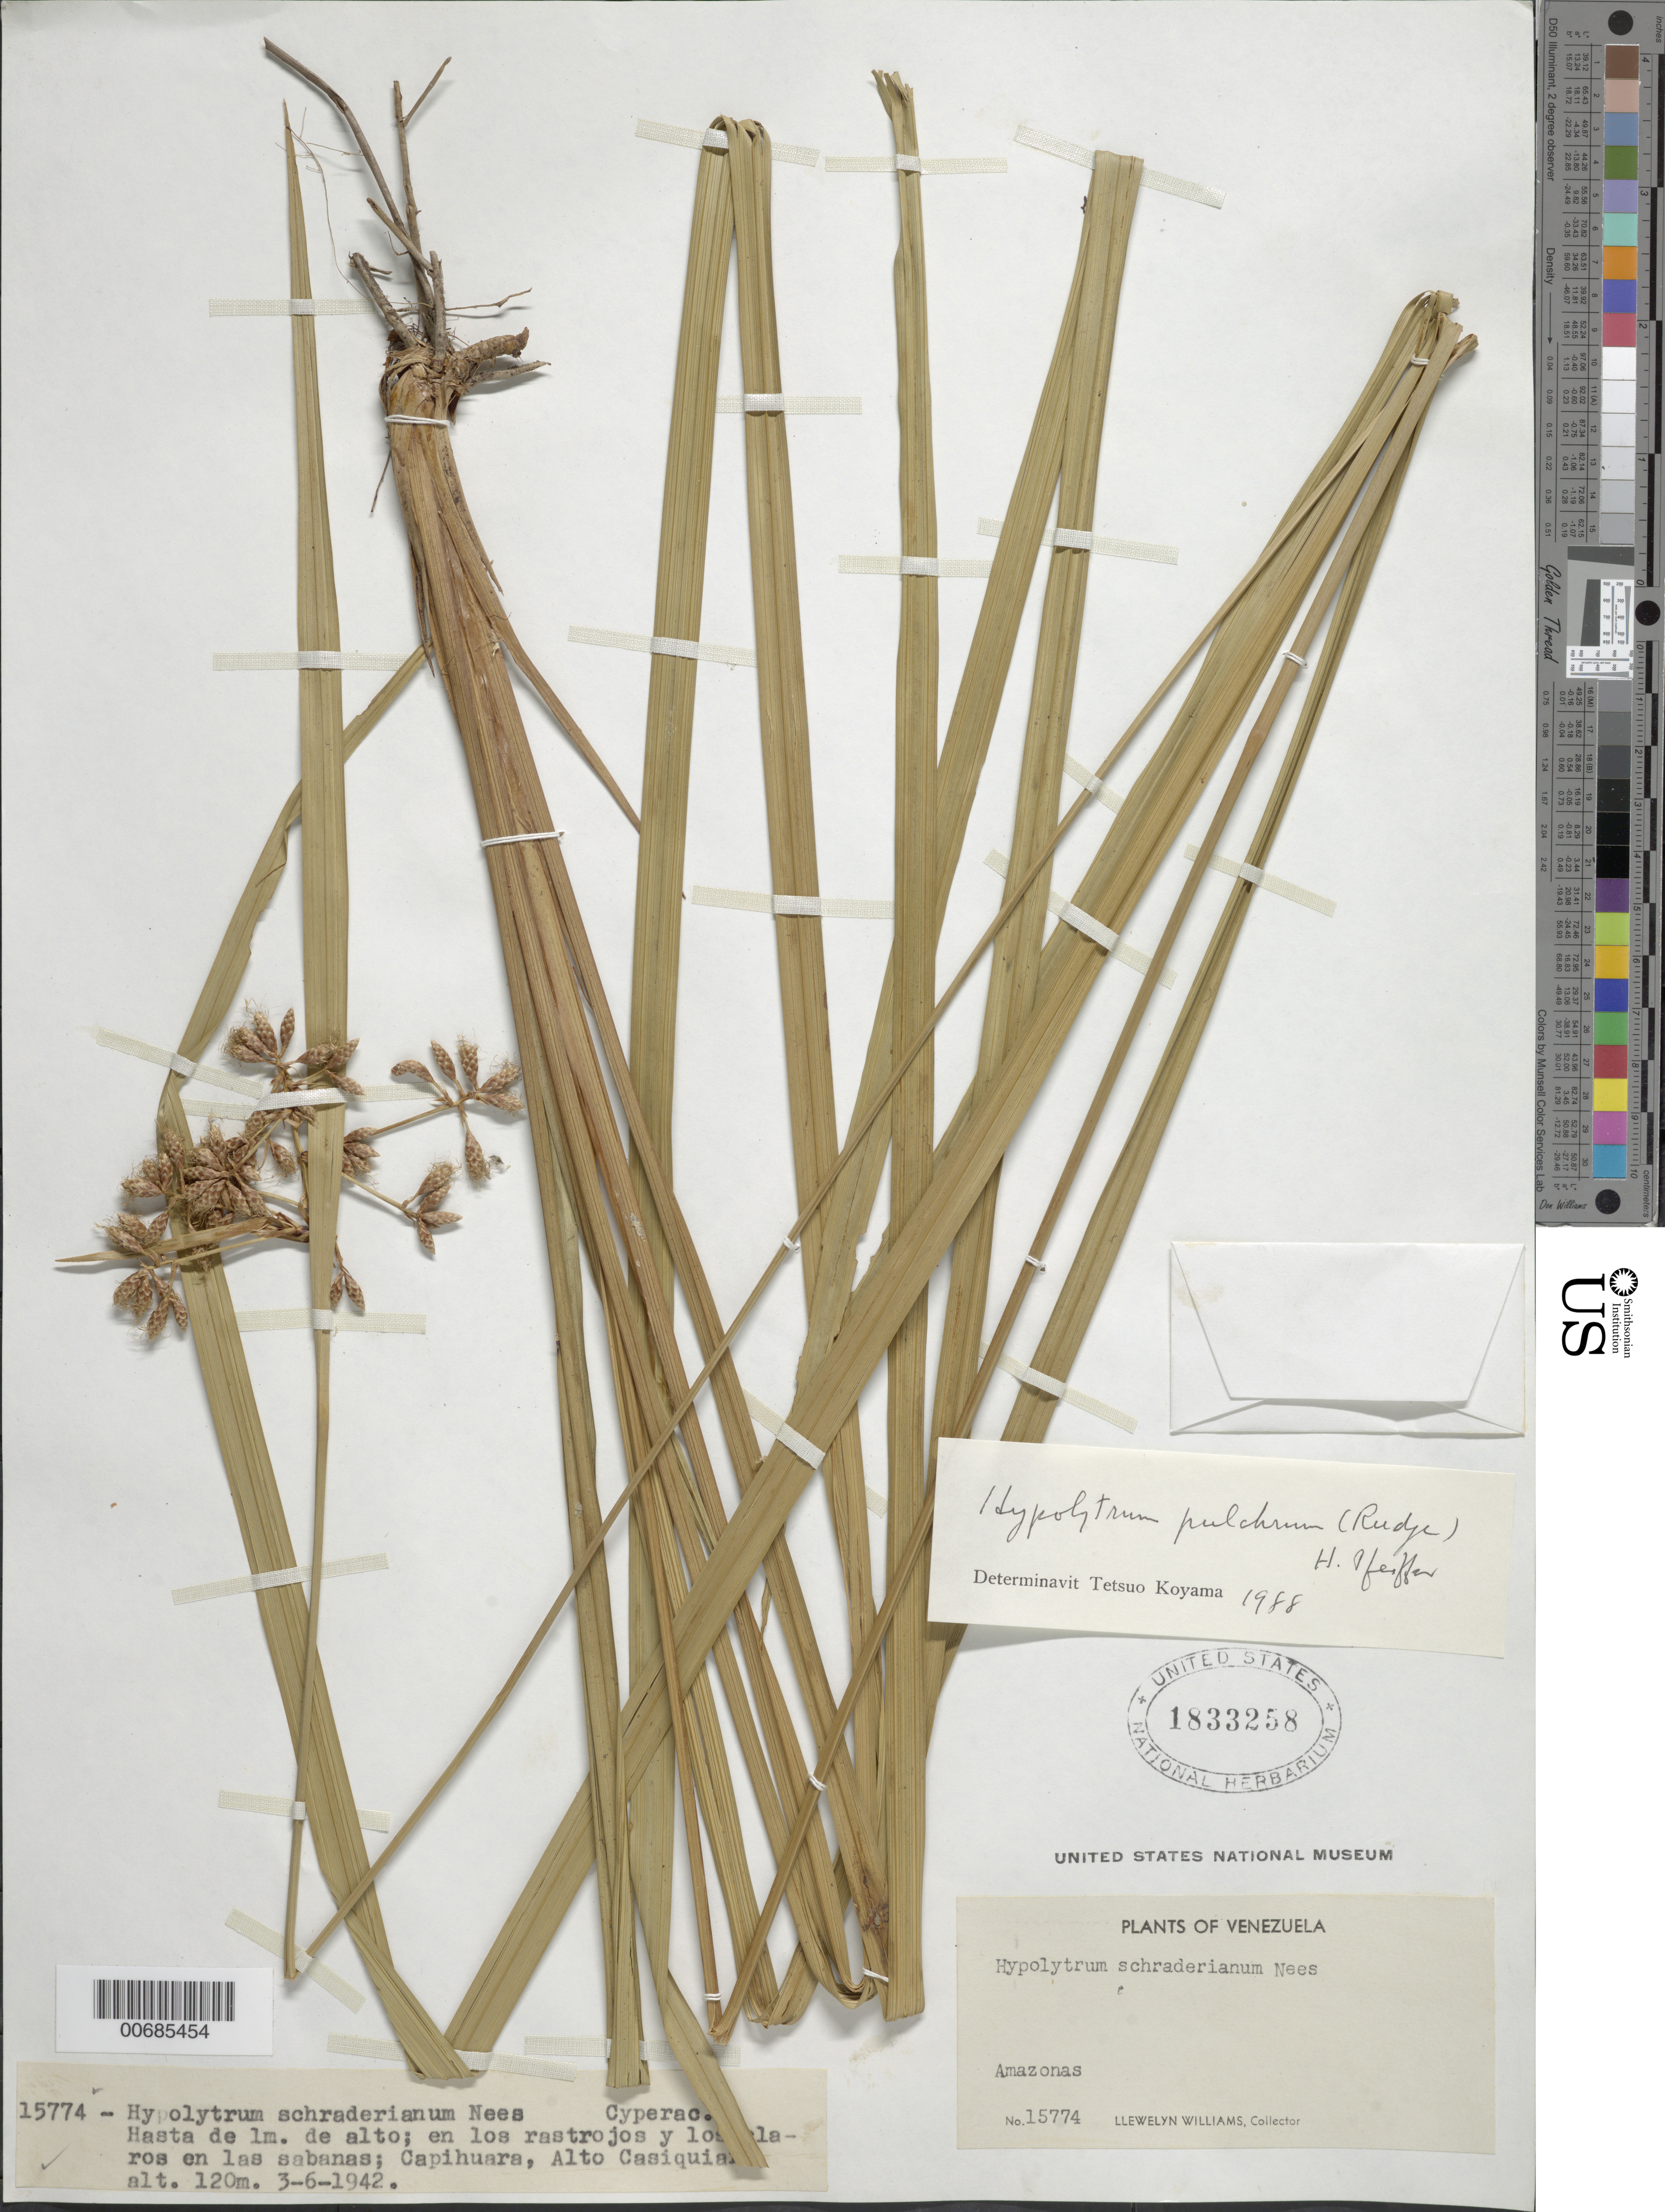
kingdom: Plantae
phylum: Tracheophyta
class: Liliopsida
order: Poales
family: Cyperaceae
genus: Hypolytrum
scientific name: Hypolytrum pulchrum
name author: (Rudge) H. Pfeiff.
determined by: Koyama, Tetsuo M.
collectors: Ll. Williams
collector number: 15774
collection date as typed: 3-Jun-42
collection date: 1942-06-03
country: Venezuela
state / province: Amazonas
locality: Capihuara, Alto Casiquiare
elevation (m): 120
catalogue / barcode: US 1833258